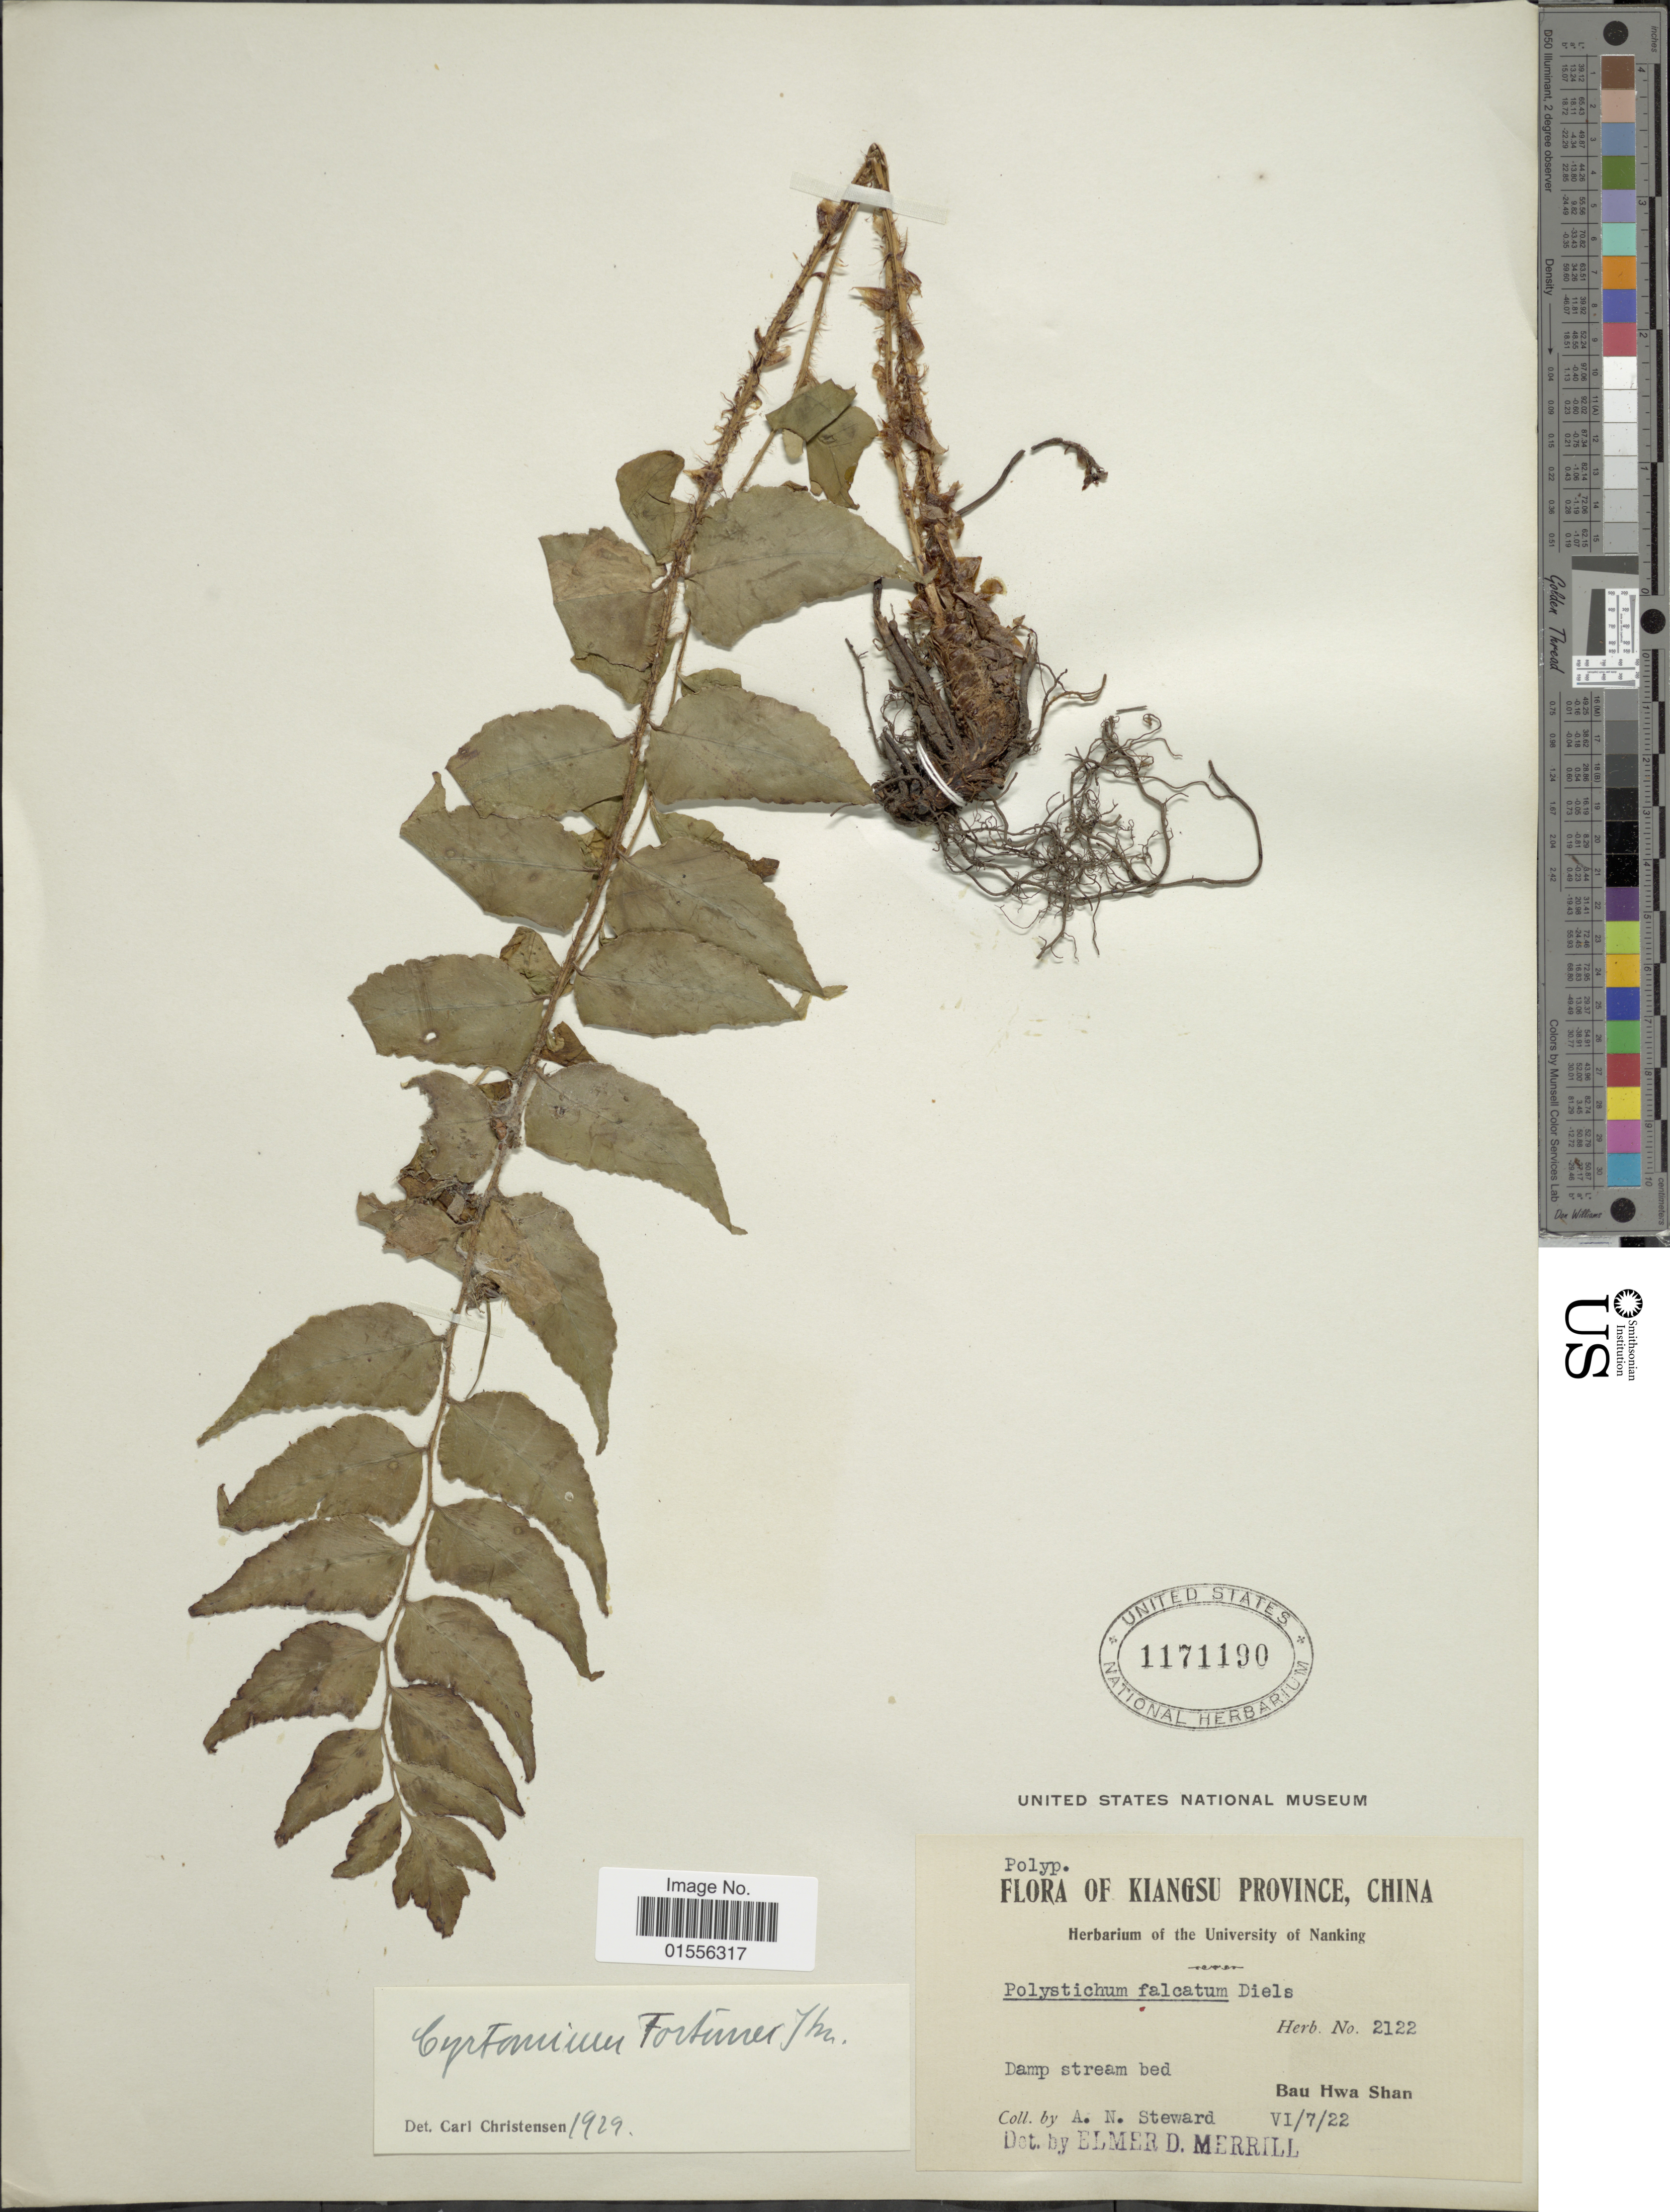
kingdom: Plantae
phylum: Tracheophyta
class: Polypodiopsida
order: Polypodiales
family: Dryopteridaceae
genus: Cyrtomium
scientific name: Cyrtomium fortunei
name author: J. Sm.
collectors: A. N. Steward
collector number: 2122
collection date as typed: Transcribed d/m/y: 7/6/22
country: China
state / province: Jiangsu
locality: Kiangsu Province, Bau Hwa Shan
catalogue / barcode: US 1171190